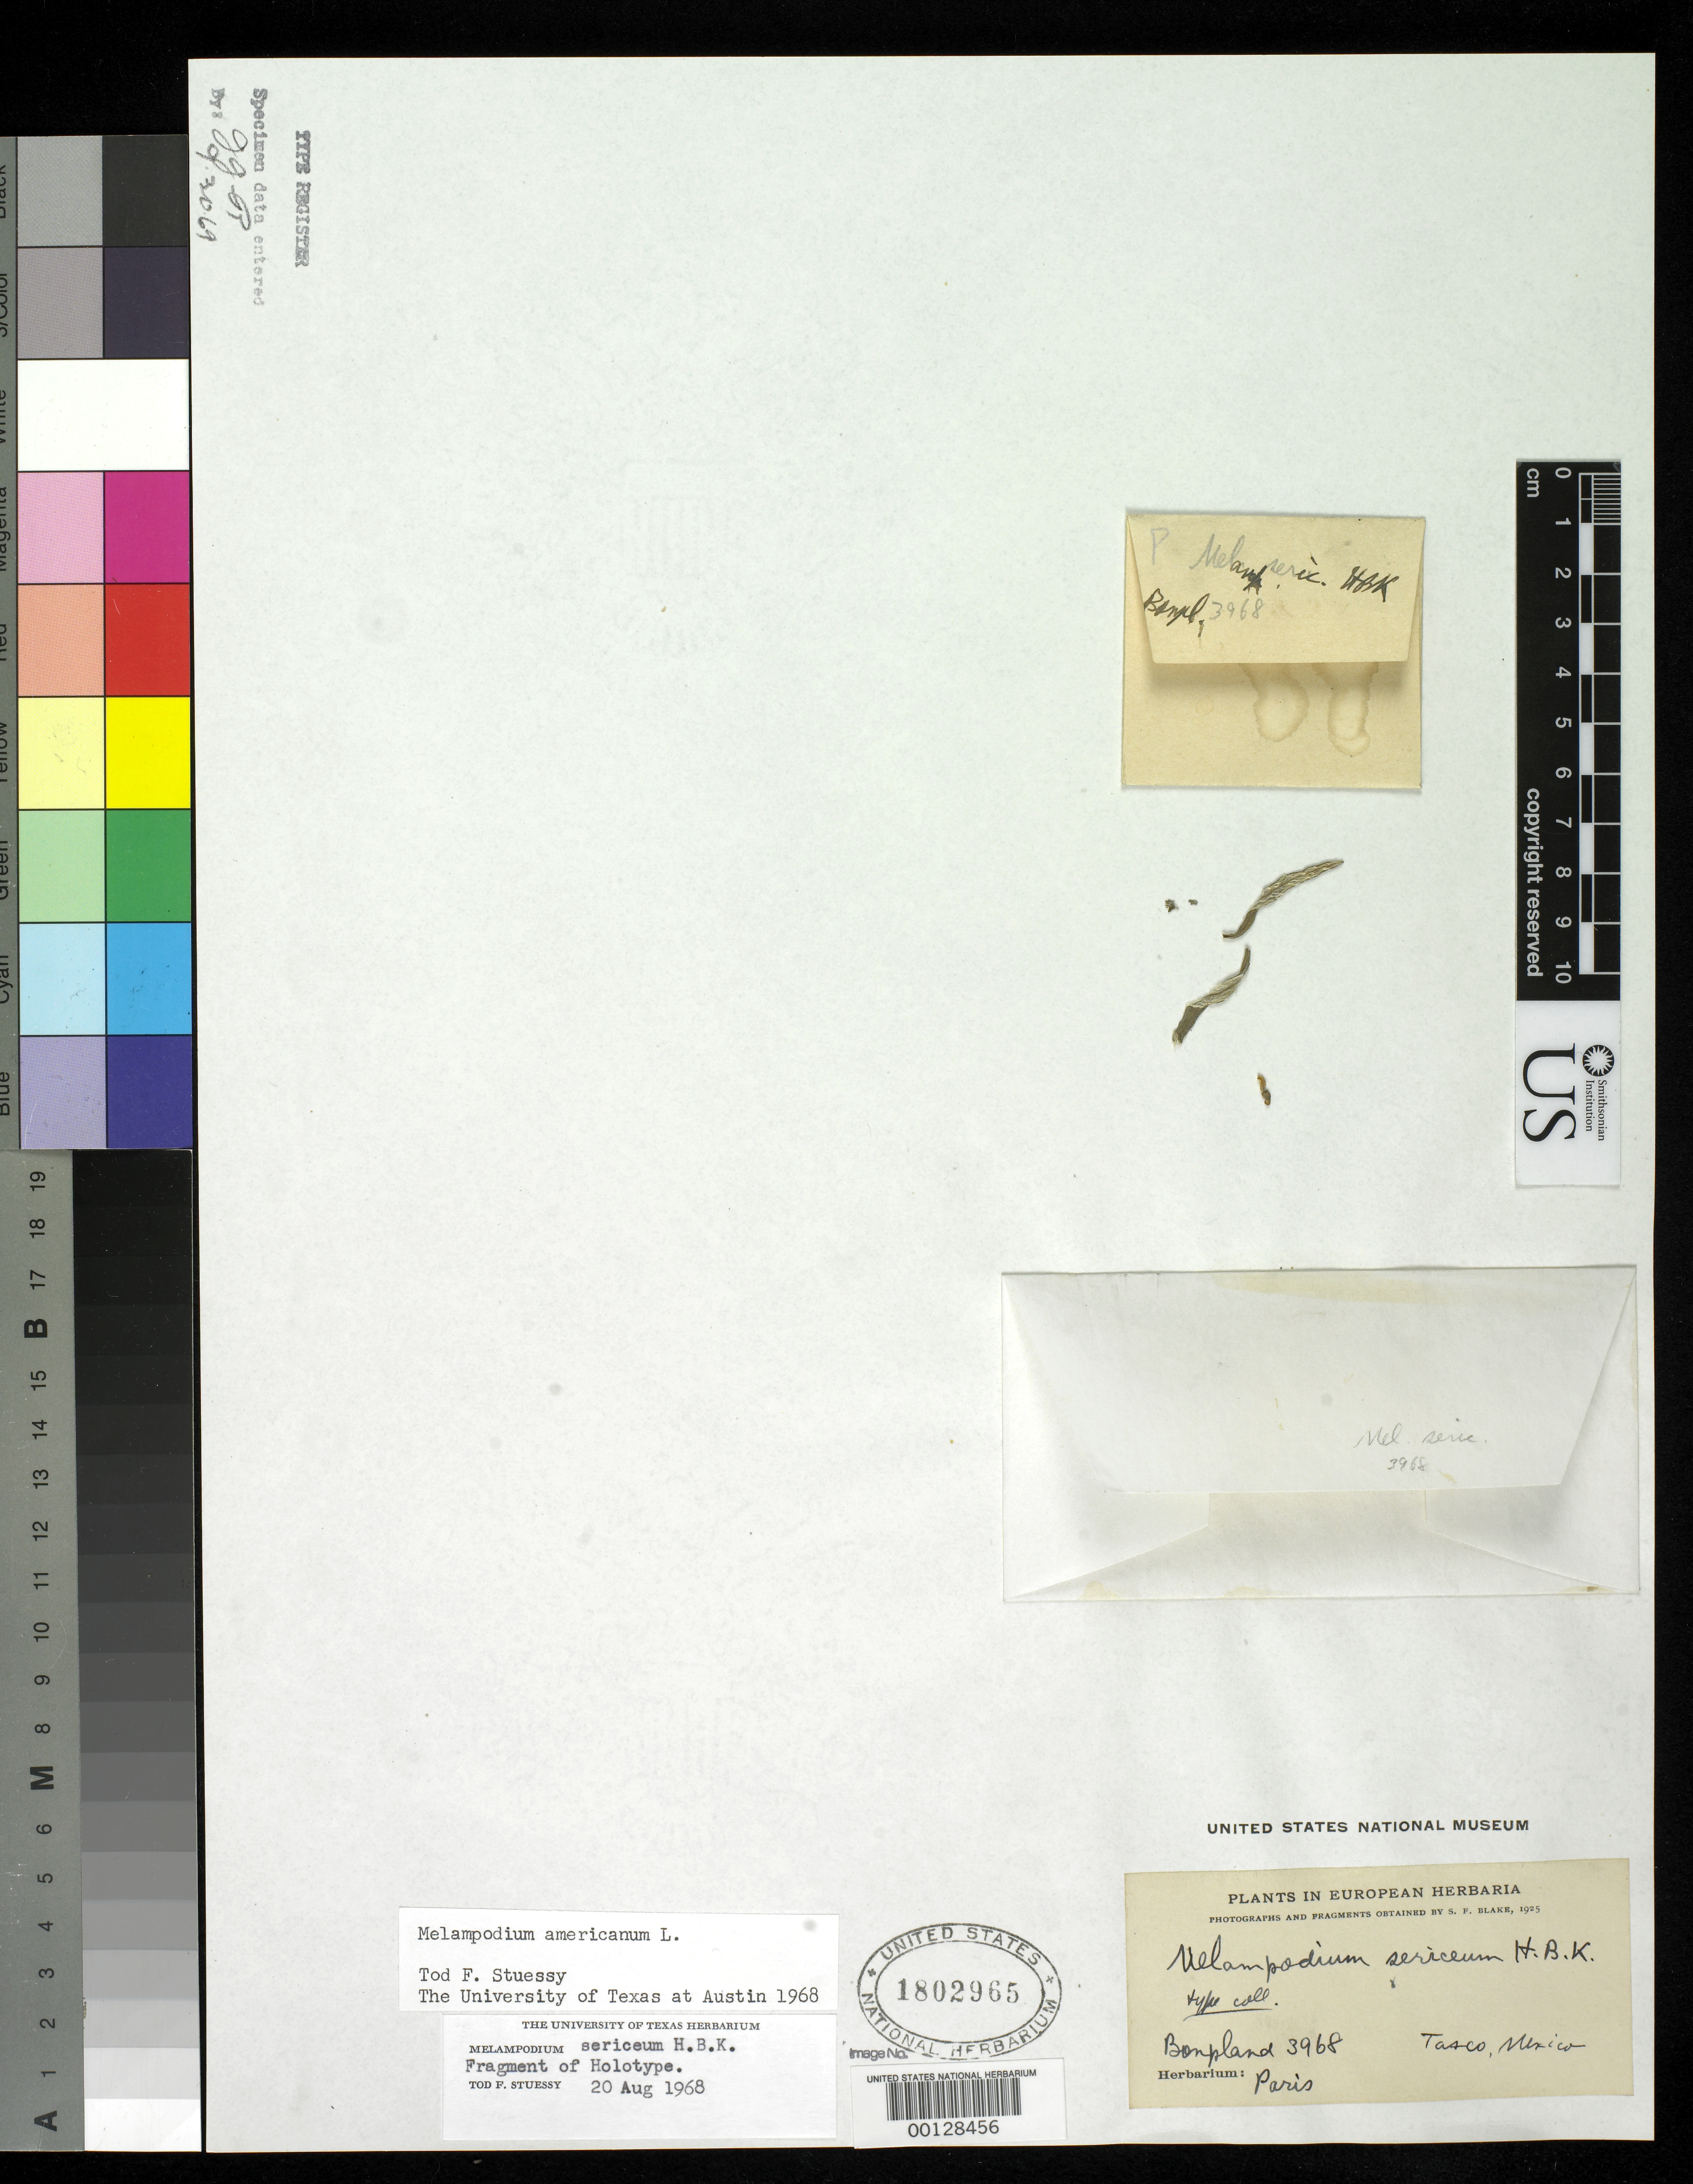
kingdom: Plantae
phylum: Tracheophyta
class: Magnoliopsida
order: Asterales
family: Asteraceae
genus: Melampodium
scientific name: Melampodium sericeum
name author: Kunth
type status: Type Material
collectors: F. W. Humboldt & A. J. A. Bonpland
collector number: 3968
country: Mexico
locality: Tasco.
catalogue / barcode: US 1802965